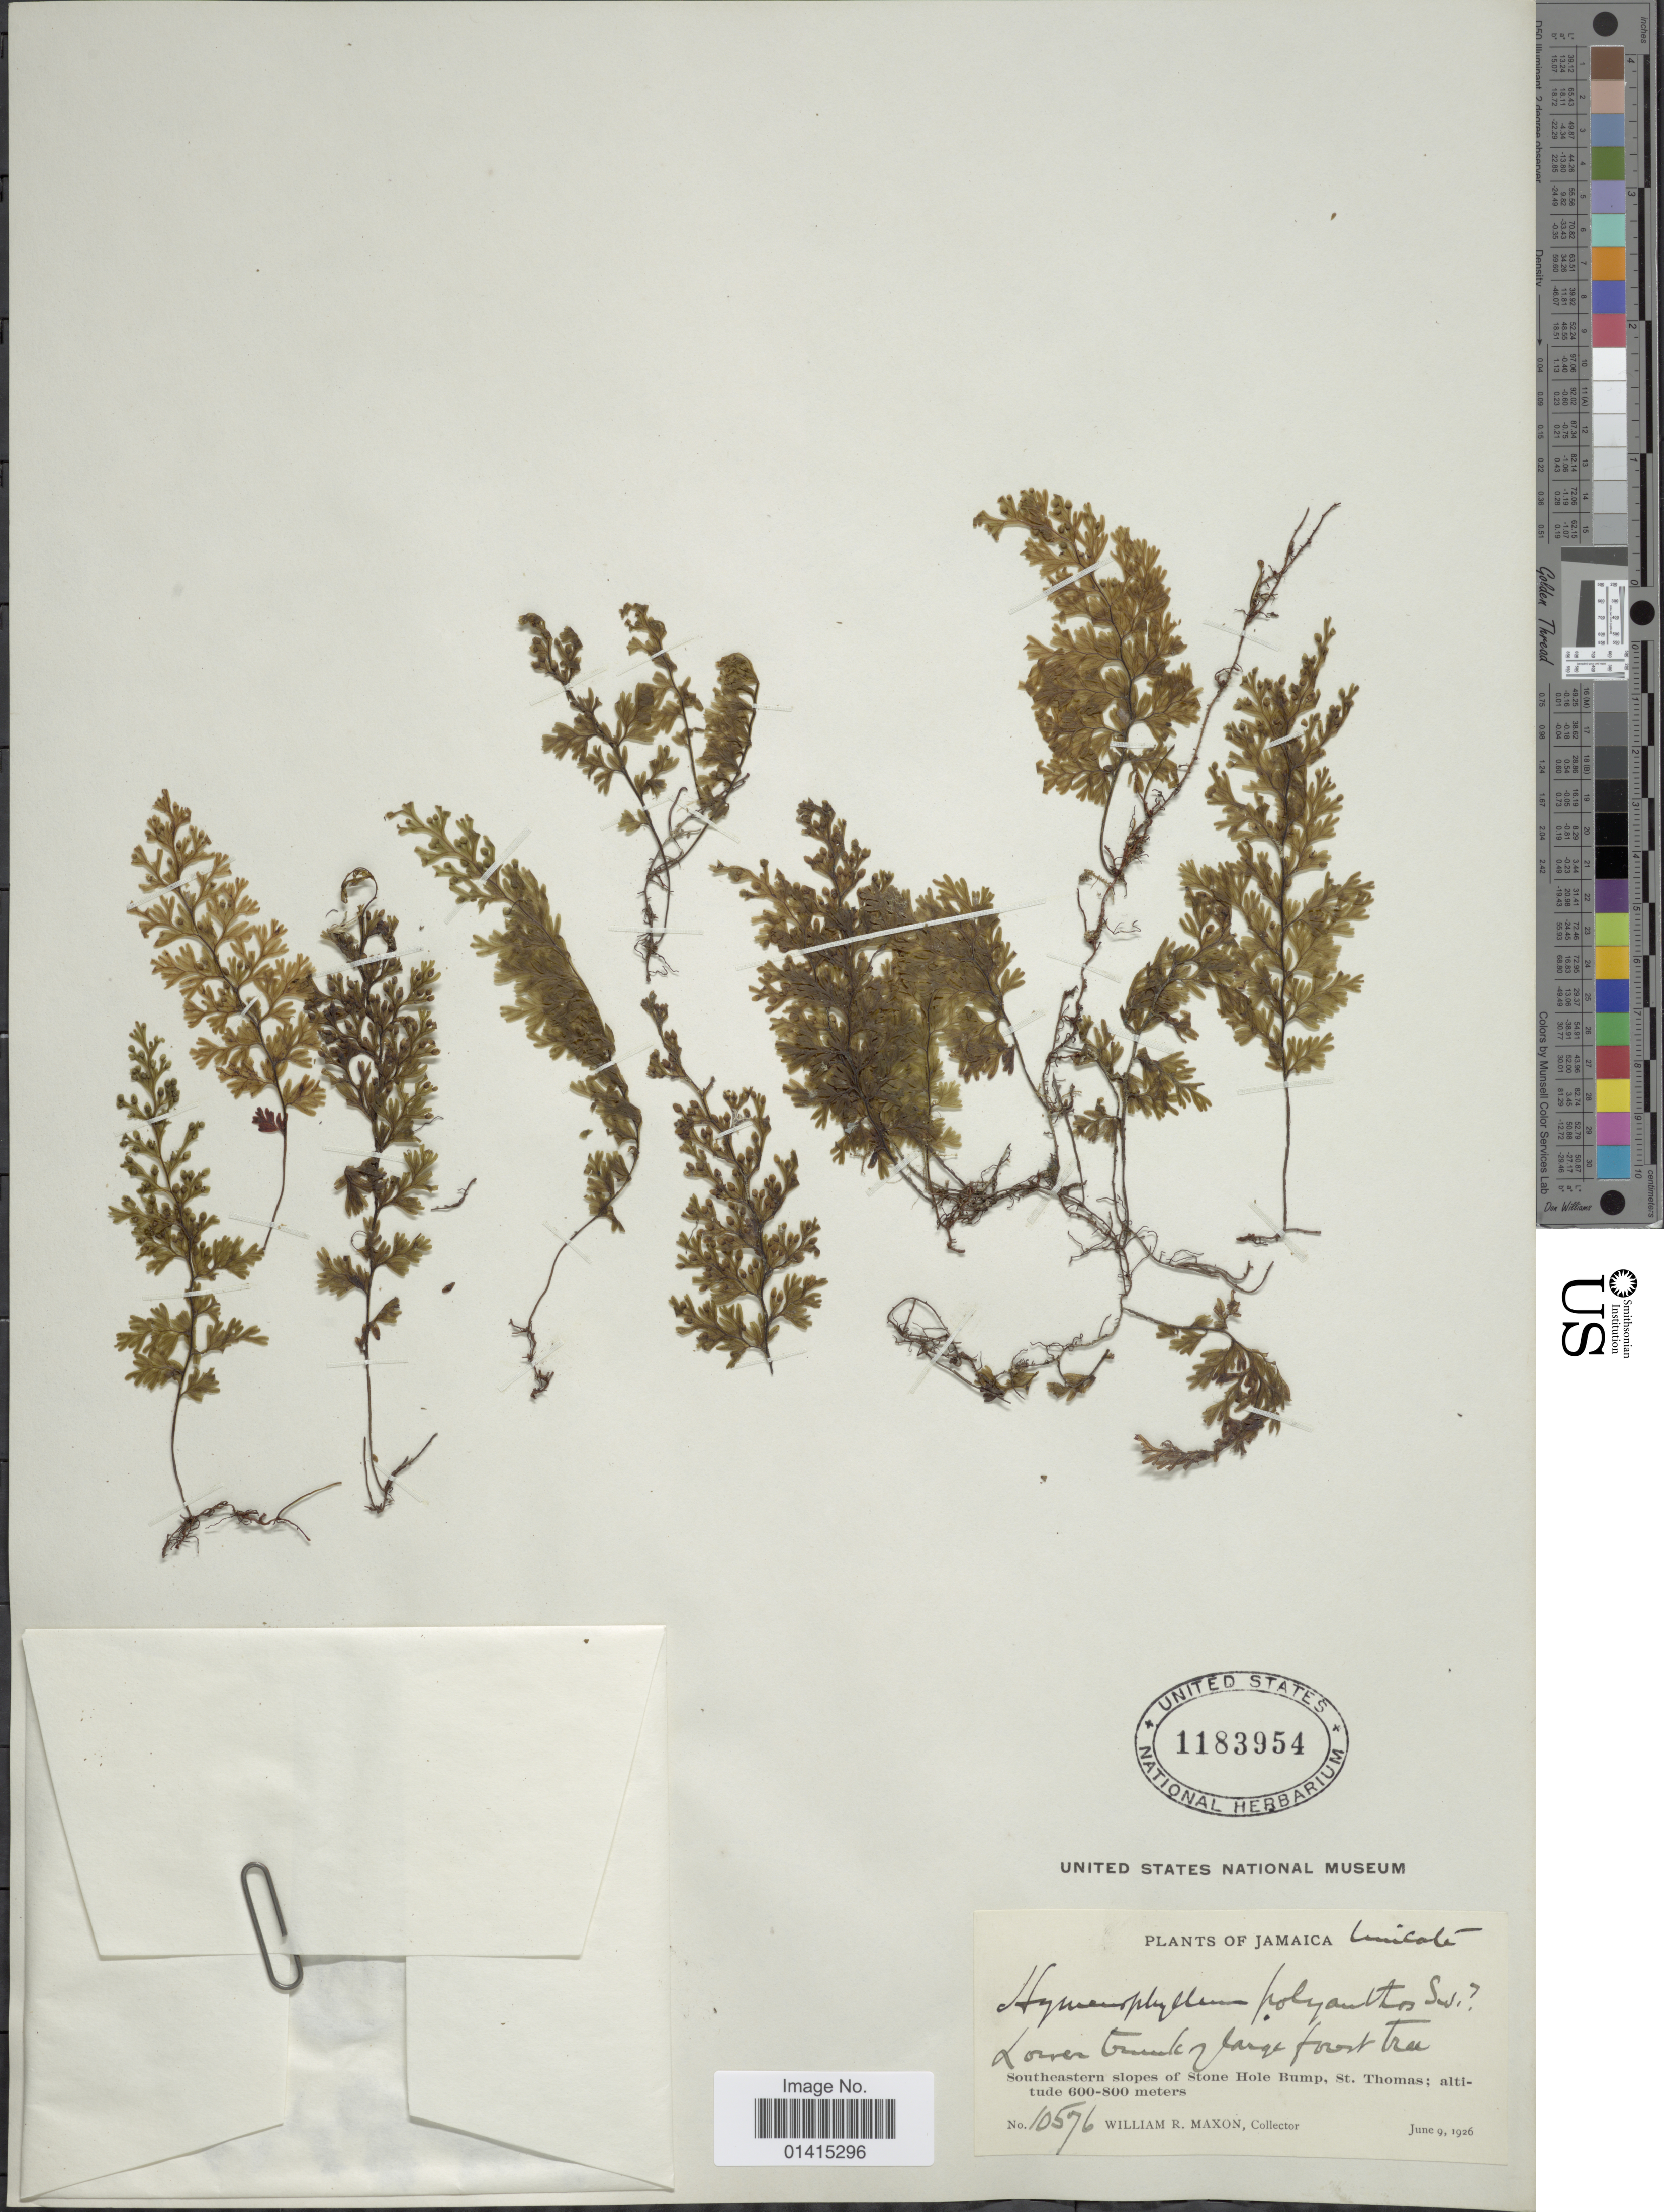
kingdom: Plantae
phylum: Tracheophyta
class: Polypodiopsida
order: Hymenophyllales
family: Hymenophyllaceae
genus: Hymenophyllum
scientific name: Hymenophyllum polyanthos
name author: (Sw.) Sw.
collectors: W. R. Maxon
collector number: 10576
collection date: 1926-06-09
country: Jamaica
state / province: Saint Thomas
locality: Southeastern slopes of Stone Hole Bump, St. Thomas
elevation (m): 600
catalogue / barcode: US 1183954